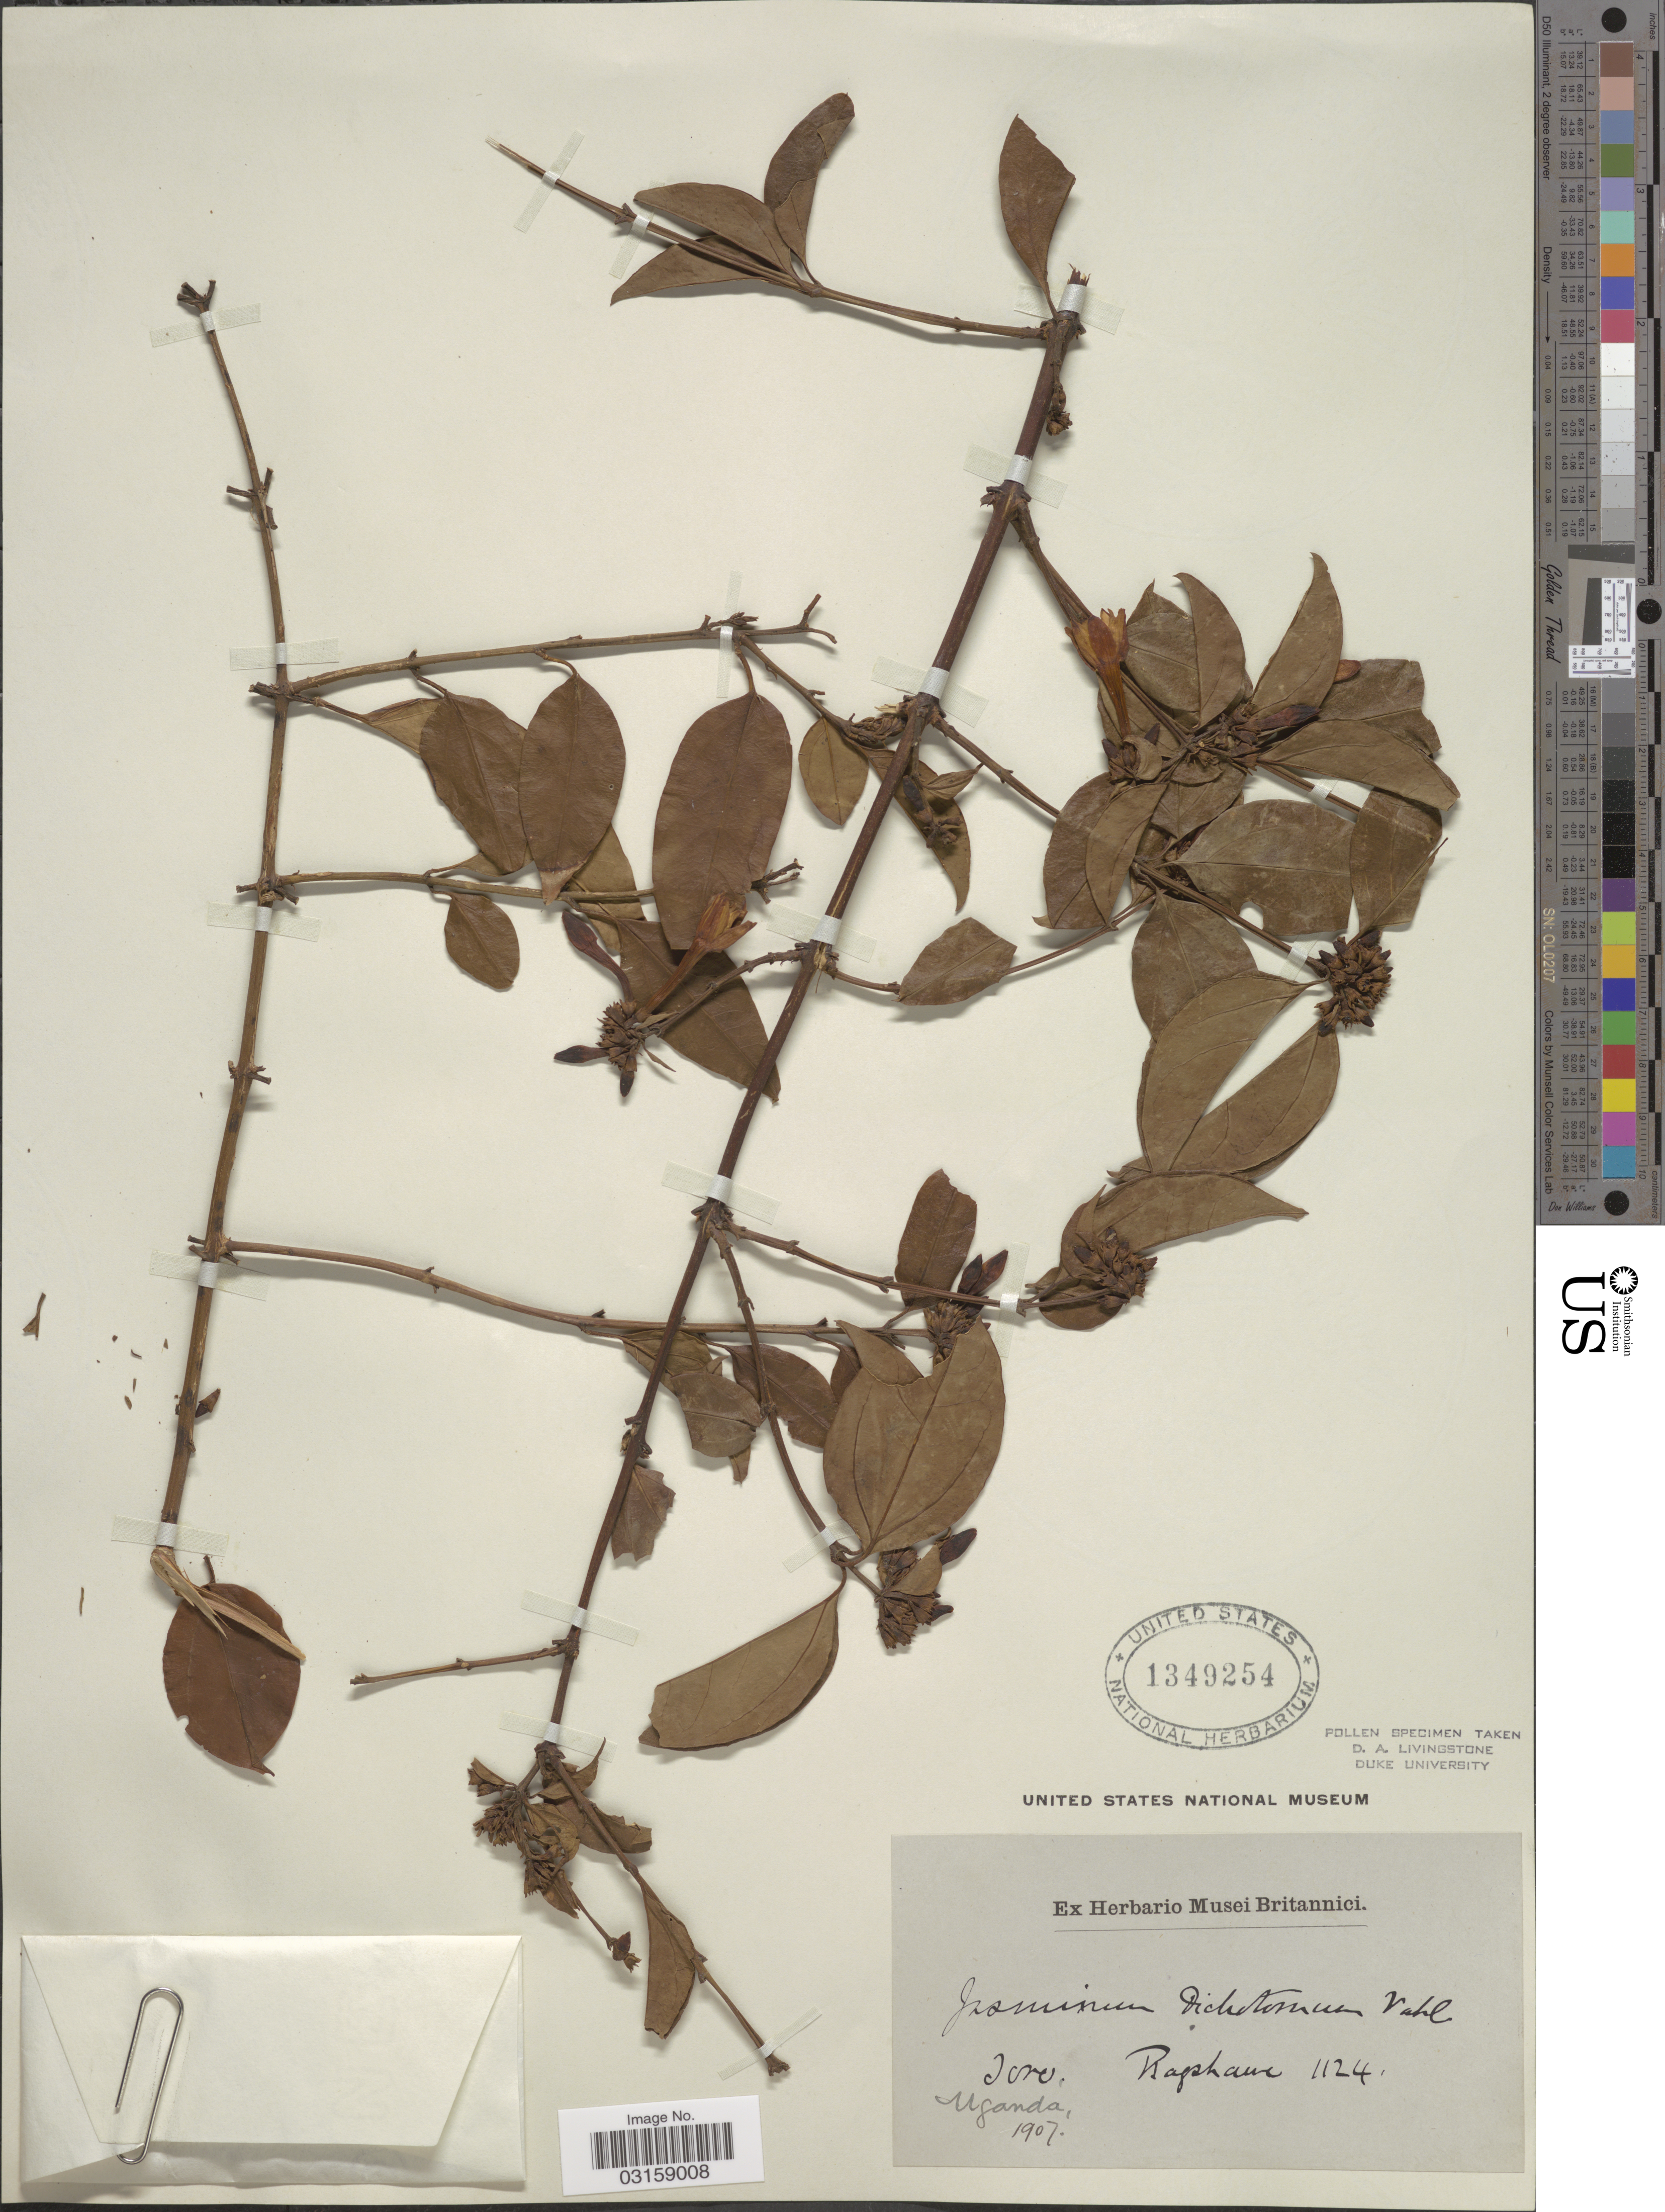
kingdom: Plantae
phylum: Tracheophyta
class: Magnoliopsida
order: Lamiales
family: Oleaceae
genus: Jasminum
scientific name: Jasminum dichotomum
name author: Vahl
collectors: Bagshawe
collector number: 1124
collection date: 1907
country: Uganda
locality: Toro.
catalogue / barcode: US 1349254